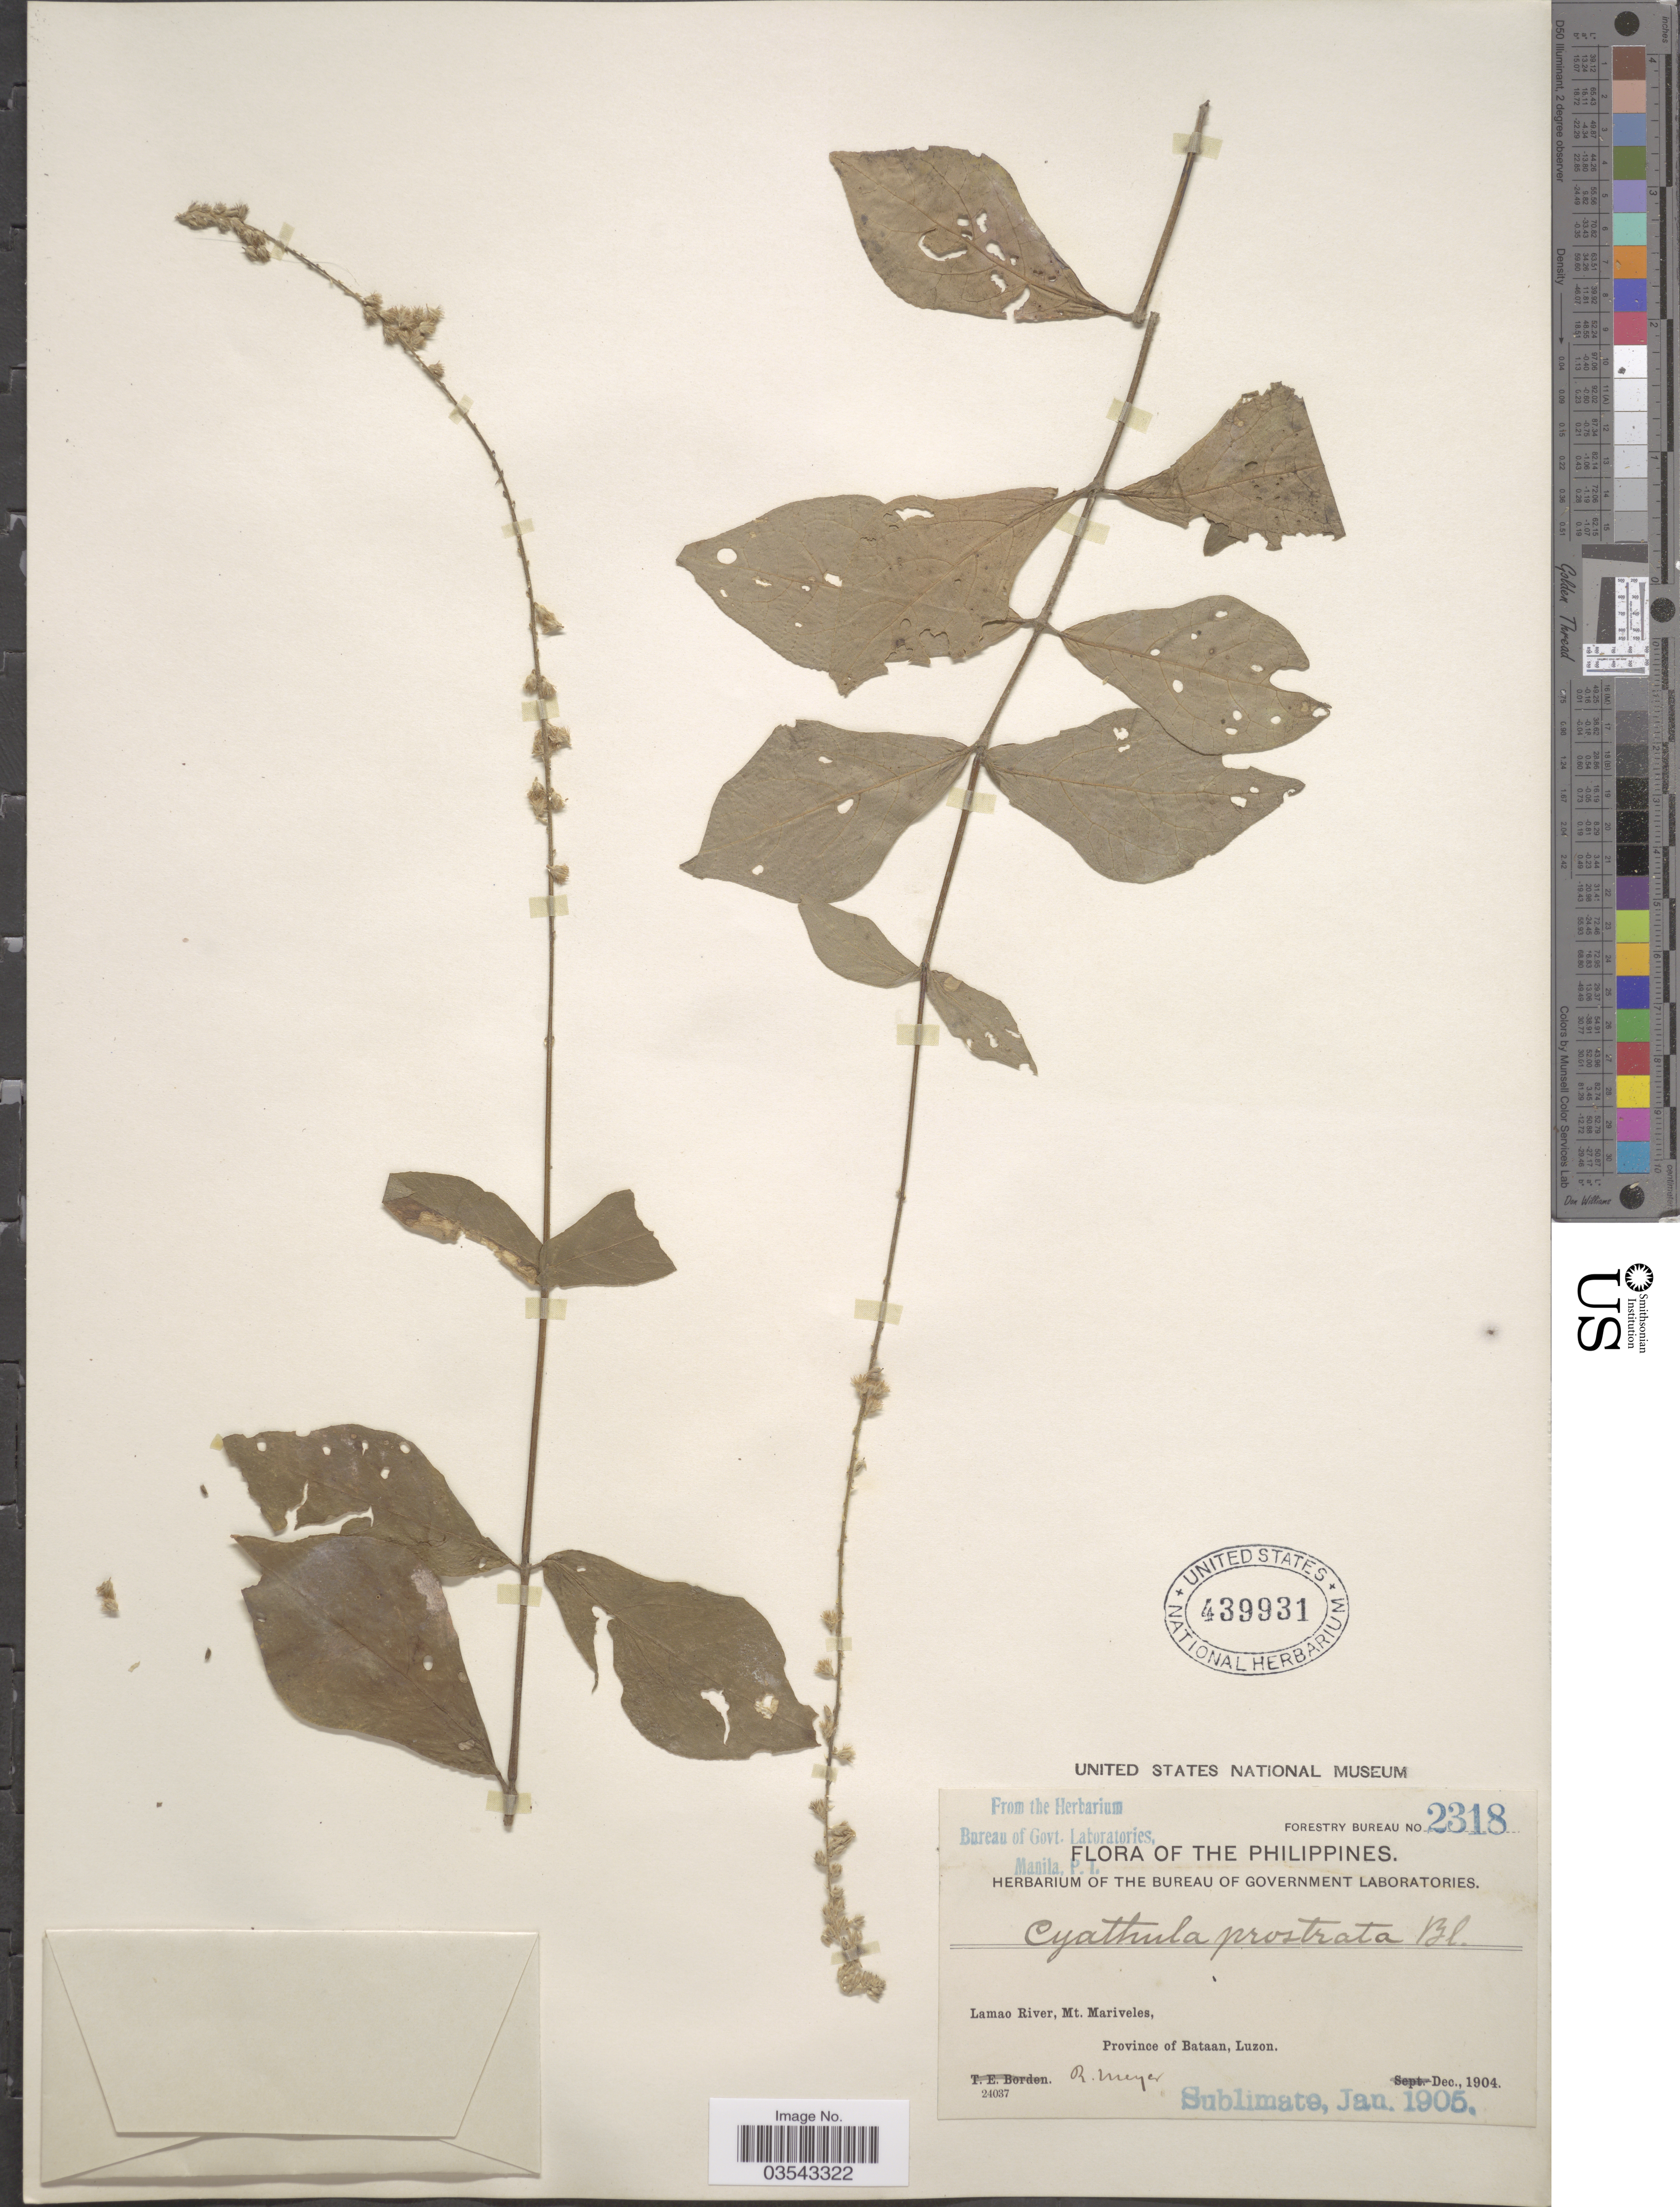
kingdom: Plantae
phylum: Tracheophyta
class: Magnoliopsida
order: Caryophyllales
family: Amaranthaceae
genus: Cyathula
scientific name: Cyathula prostrata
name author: (L.) Blume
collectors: R. Meyer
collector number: Forestry Bureau 2318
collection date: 1904-12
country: Philippines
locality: Lamao River, Mt. Mariveles, Province of Bataan, Luzon.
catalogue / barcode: US 439931